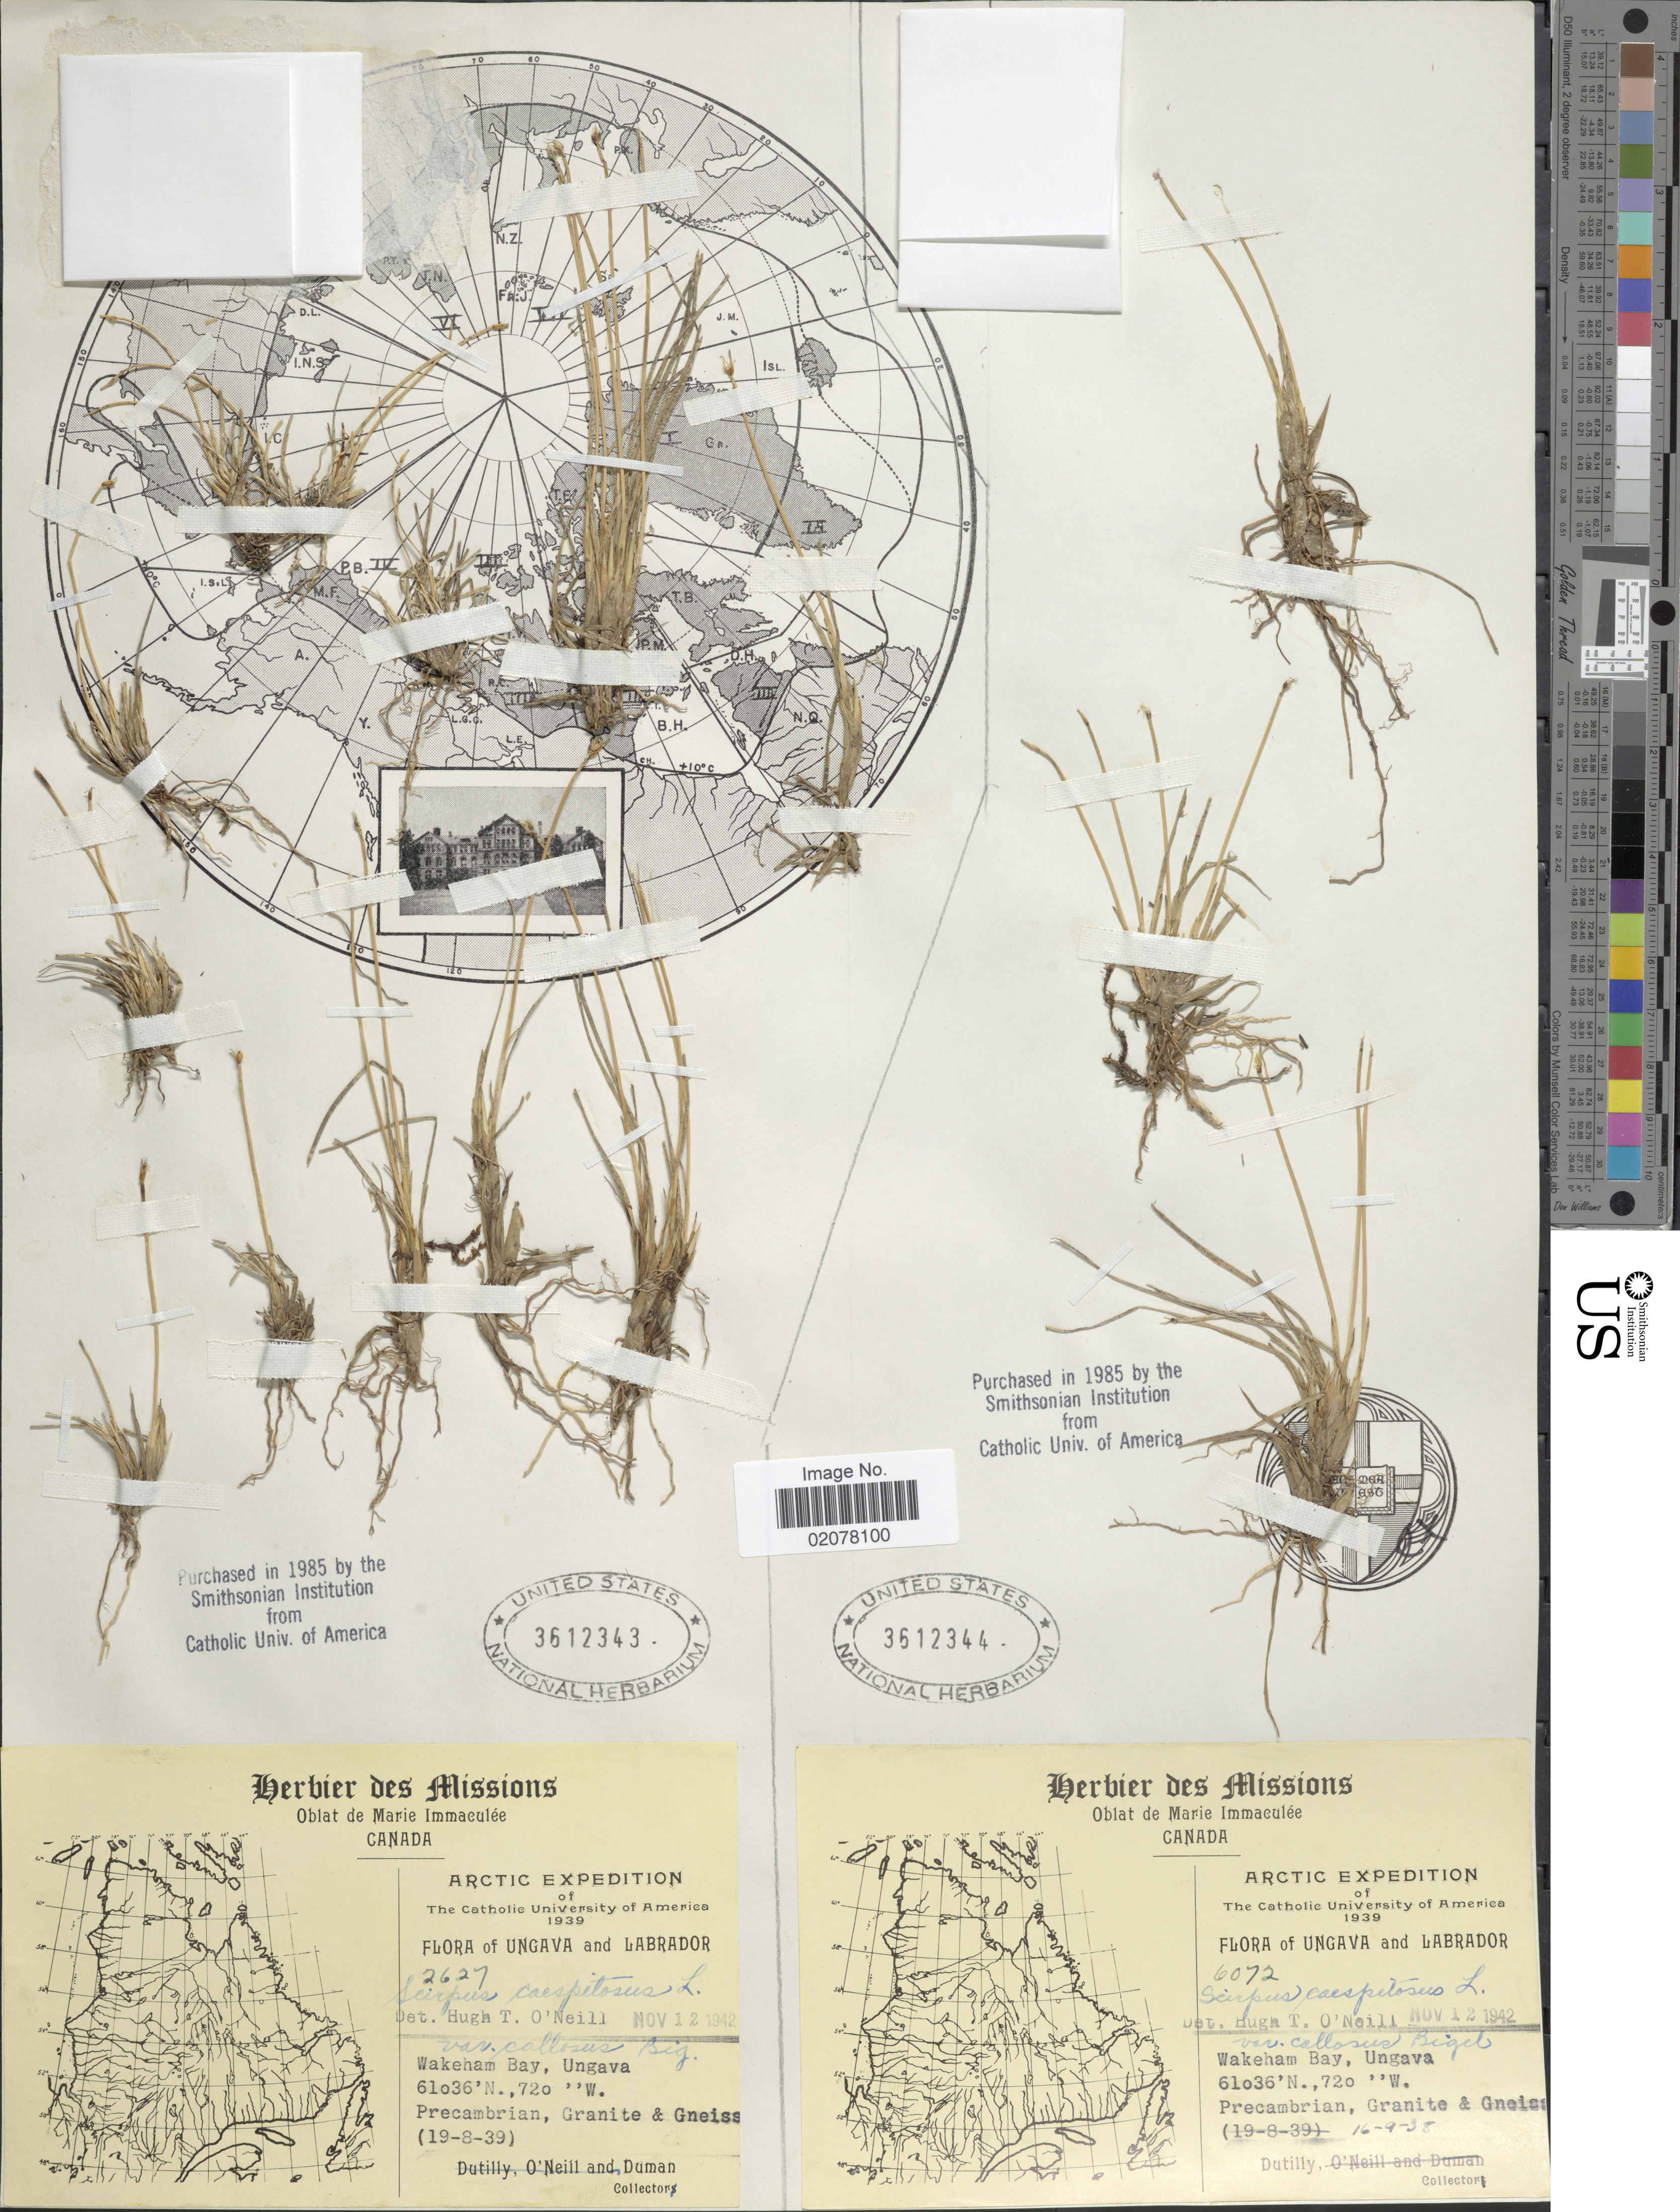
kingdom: Plantae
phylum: Tracheophyta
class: Liliopsida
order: Poales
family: Cyperaceae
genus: Trichophorum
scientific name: Trichophorum cespitosum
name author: (L.) Hartm.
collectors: -. Duman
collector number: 2627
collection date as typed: Transcribed d/m/y: 19/8/39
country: Canada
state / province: Newfoundland and Labrador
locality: Ungava and Labrador. Wakeham Bay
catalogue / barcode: US 3612343